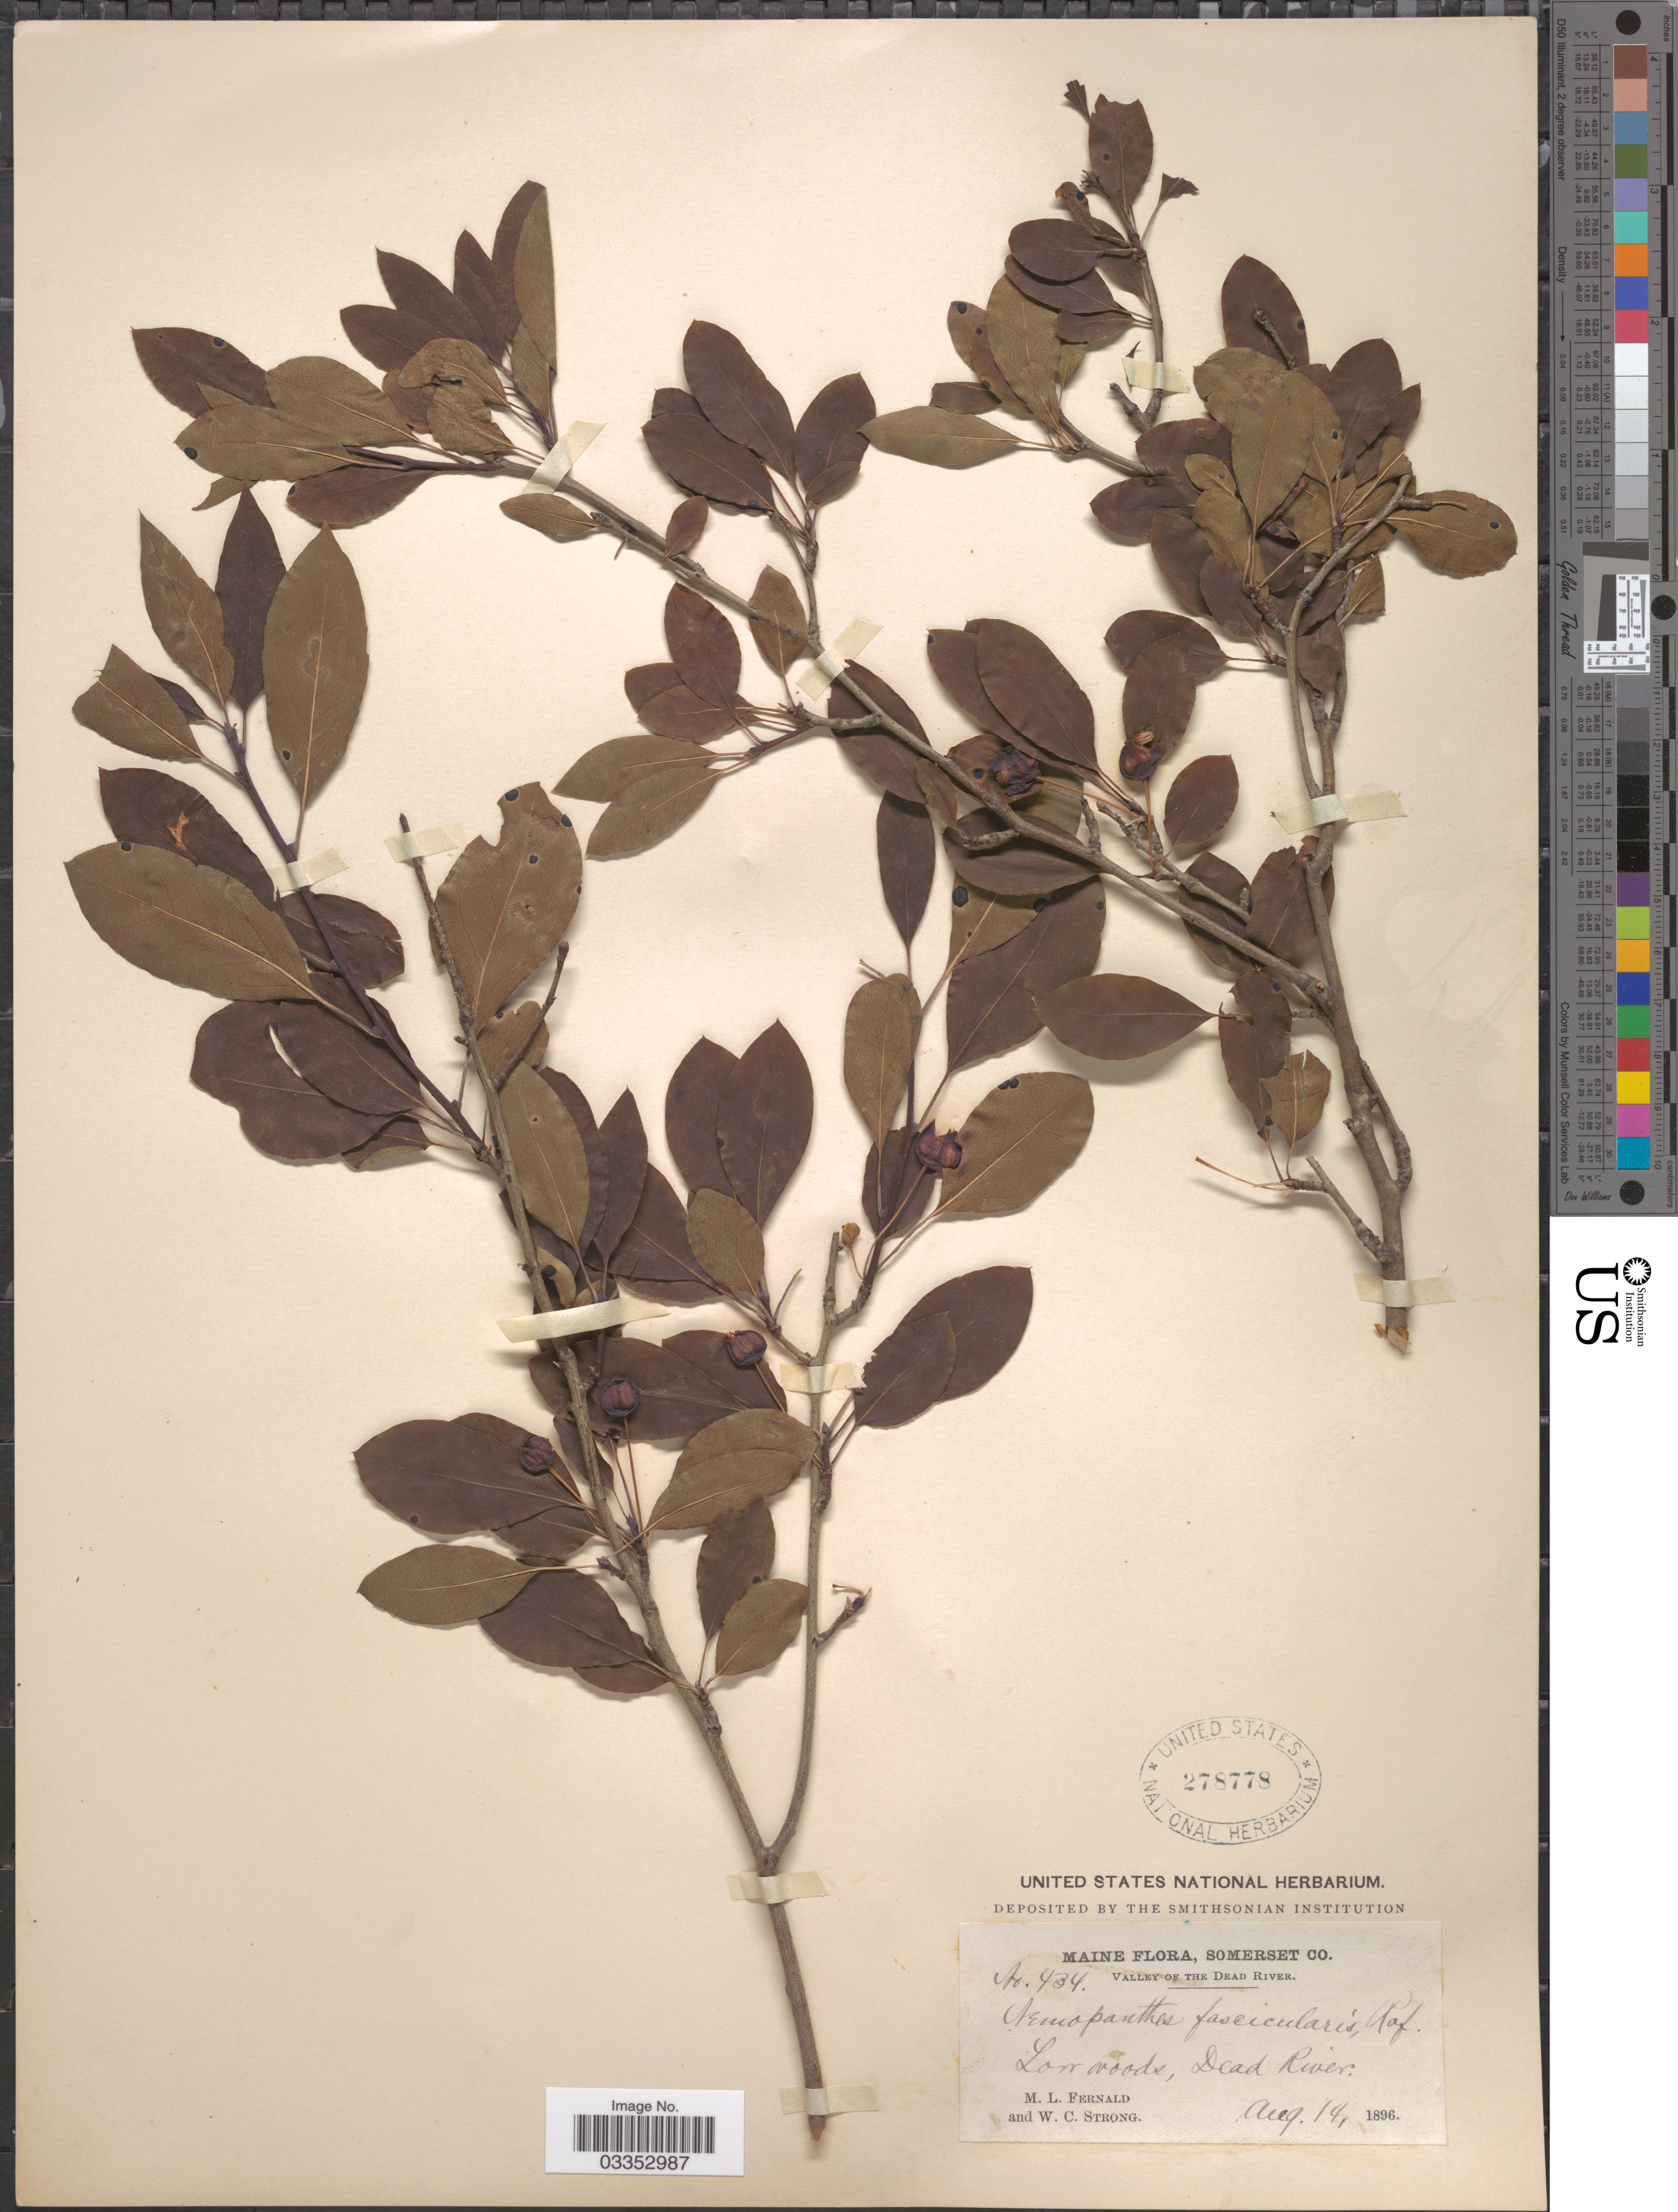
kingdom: Plantae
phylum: Tracheophyta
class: Magnoliopsida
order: Aquifoliales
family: Aquifoliaceae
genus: Nemopanthus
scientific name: Nemopanthus mucronatus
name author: (L.) Trel.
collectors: M. L. Fernald & W. C. Strong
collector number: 434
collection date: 1896-08-14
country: United States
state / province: Maine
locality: Somerset Co. Valley of the Dead River. Dead River.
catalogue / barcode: US 278778